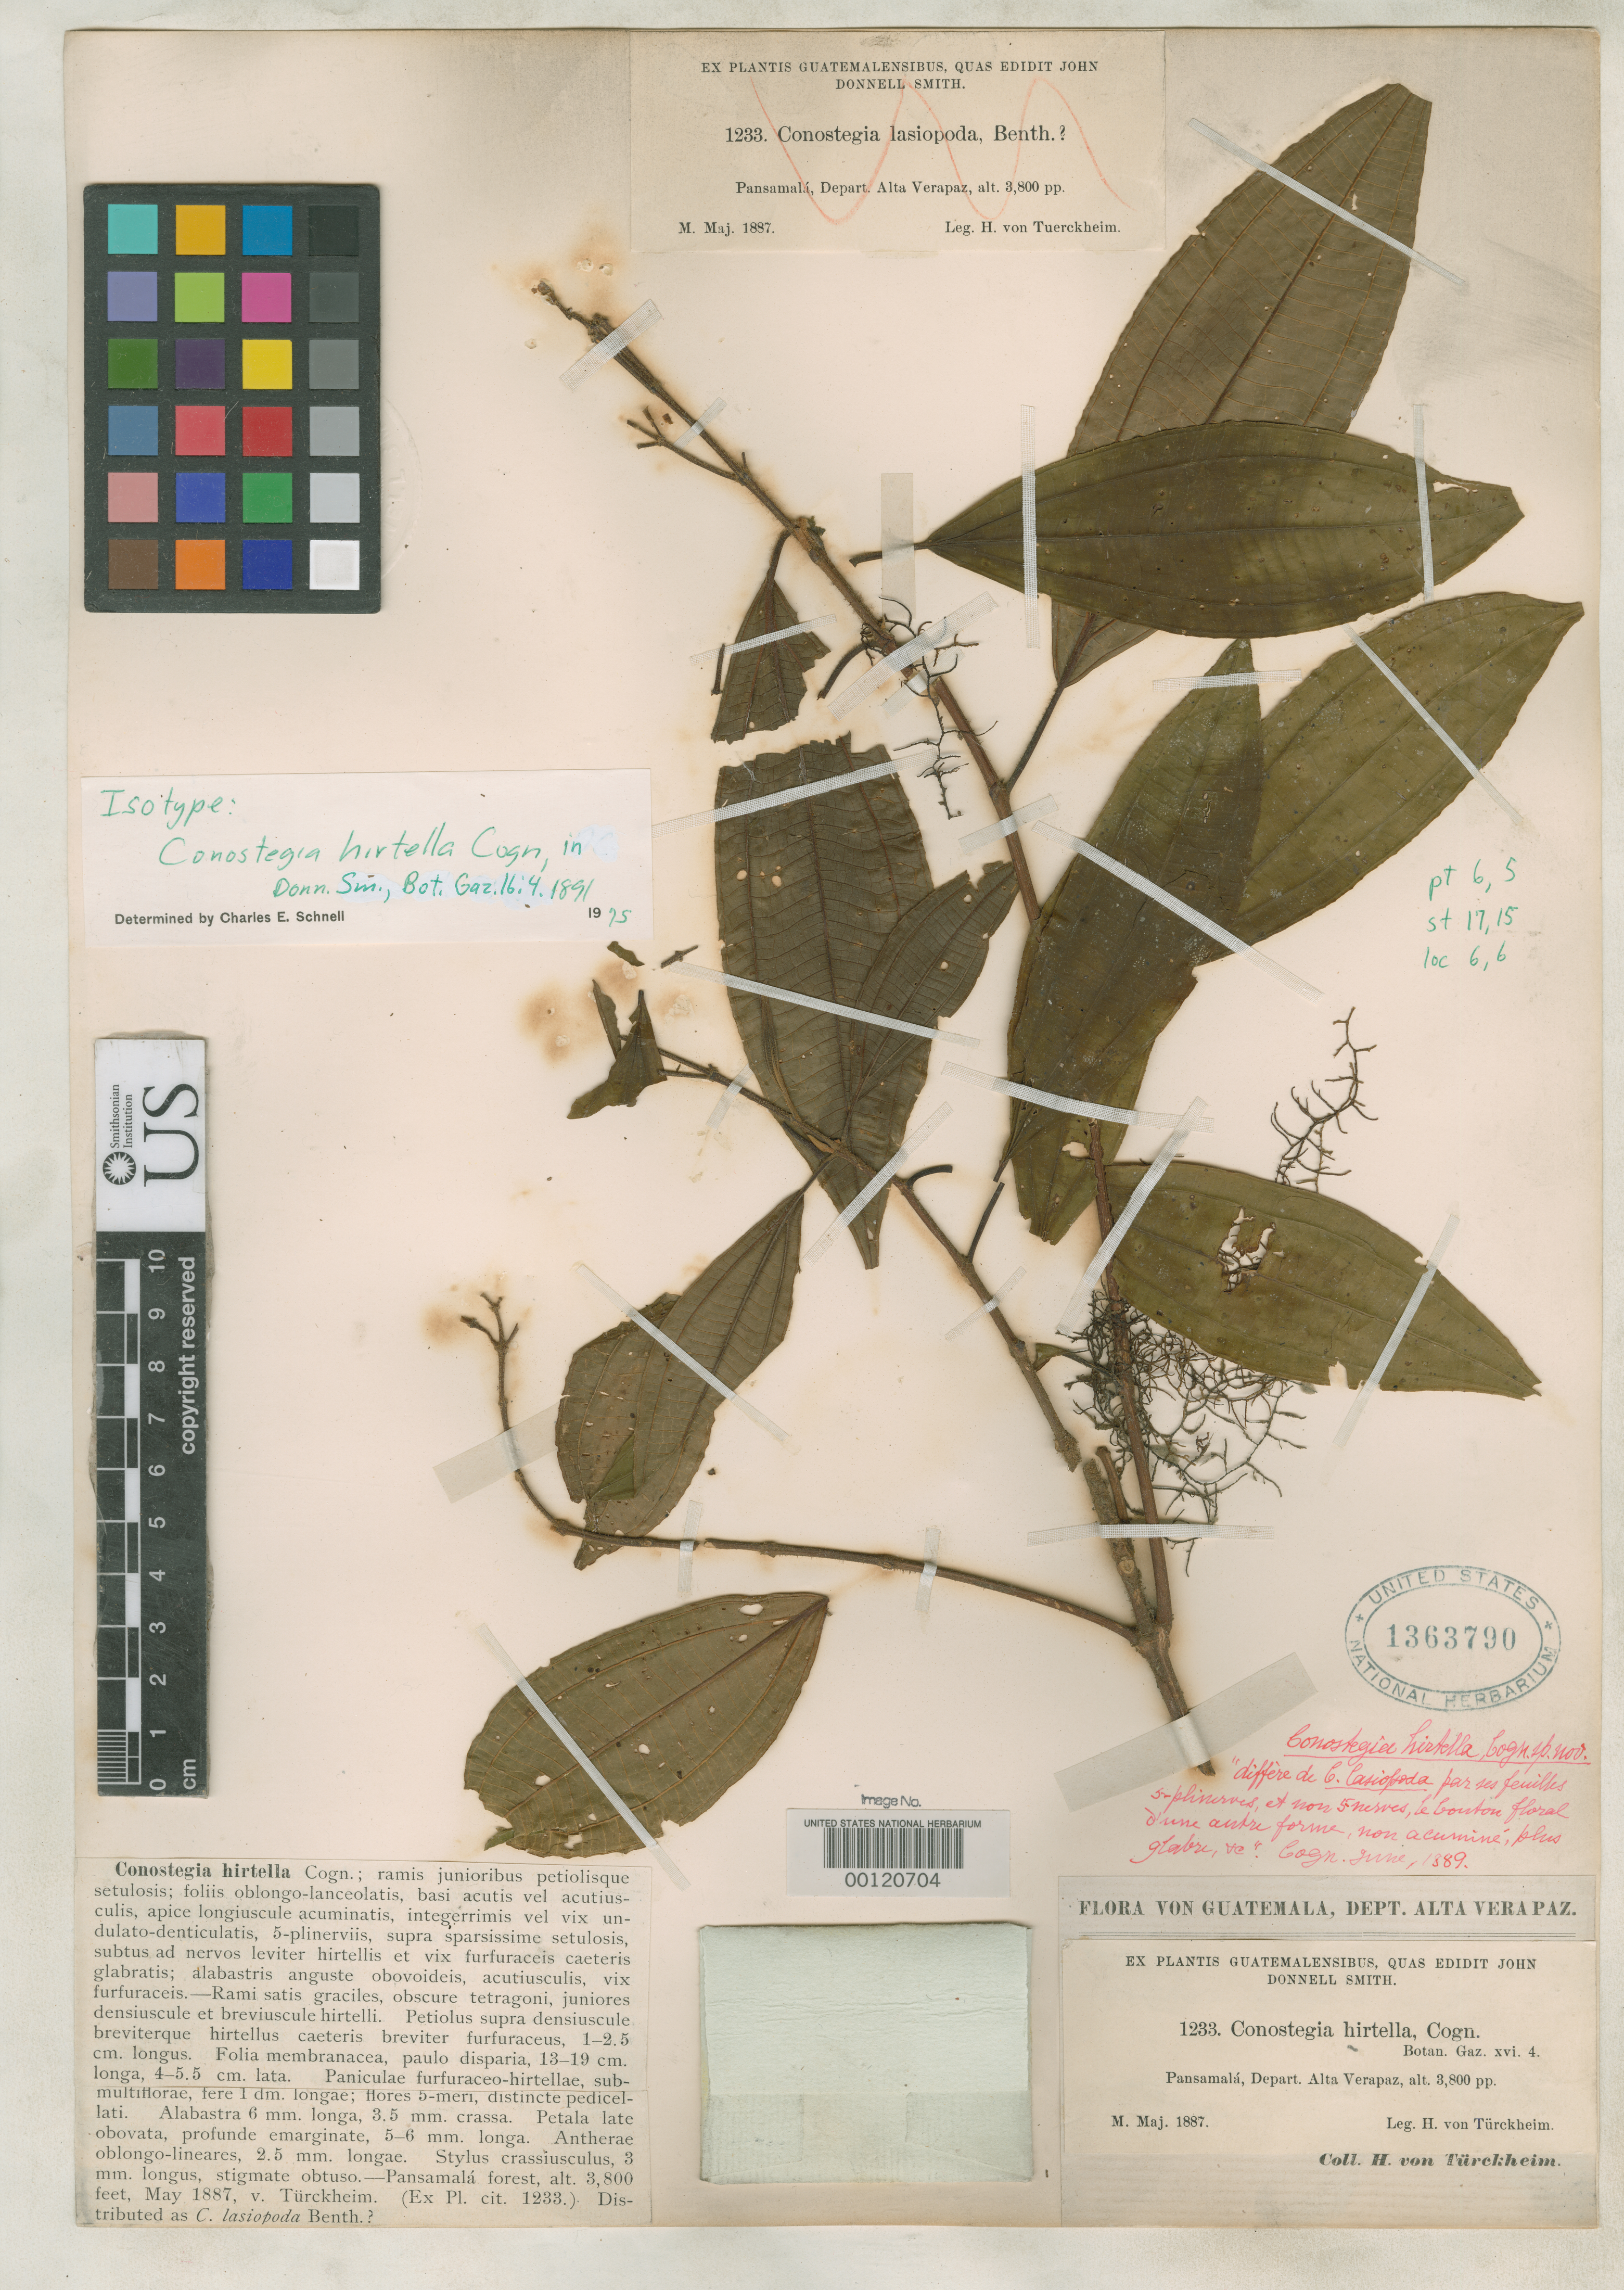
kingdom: Plantae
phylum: Tracheophyta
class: Magnoliopsida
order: Myrtales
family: Melastomataceae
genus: Conostegia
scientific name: Conostegia hirtella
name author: Cogn. in Donn. Sm.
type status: Isotype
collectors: H. von Türckheim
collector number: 1233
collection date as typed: May 1887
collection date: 1887-05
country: Guatemala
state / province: Alta Verapaz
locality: Pansamalá forest.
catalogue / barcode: US 1363790